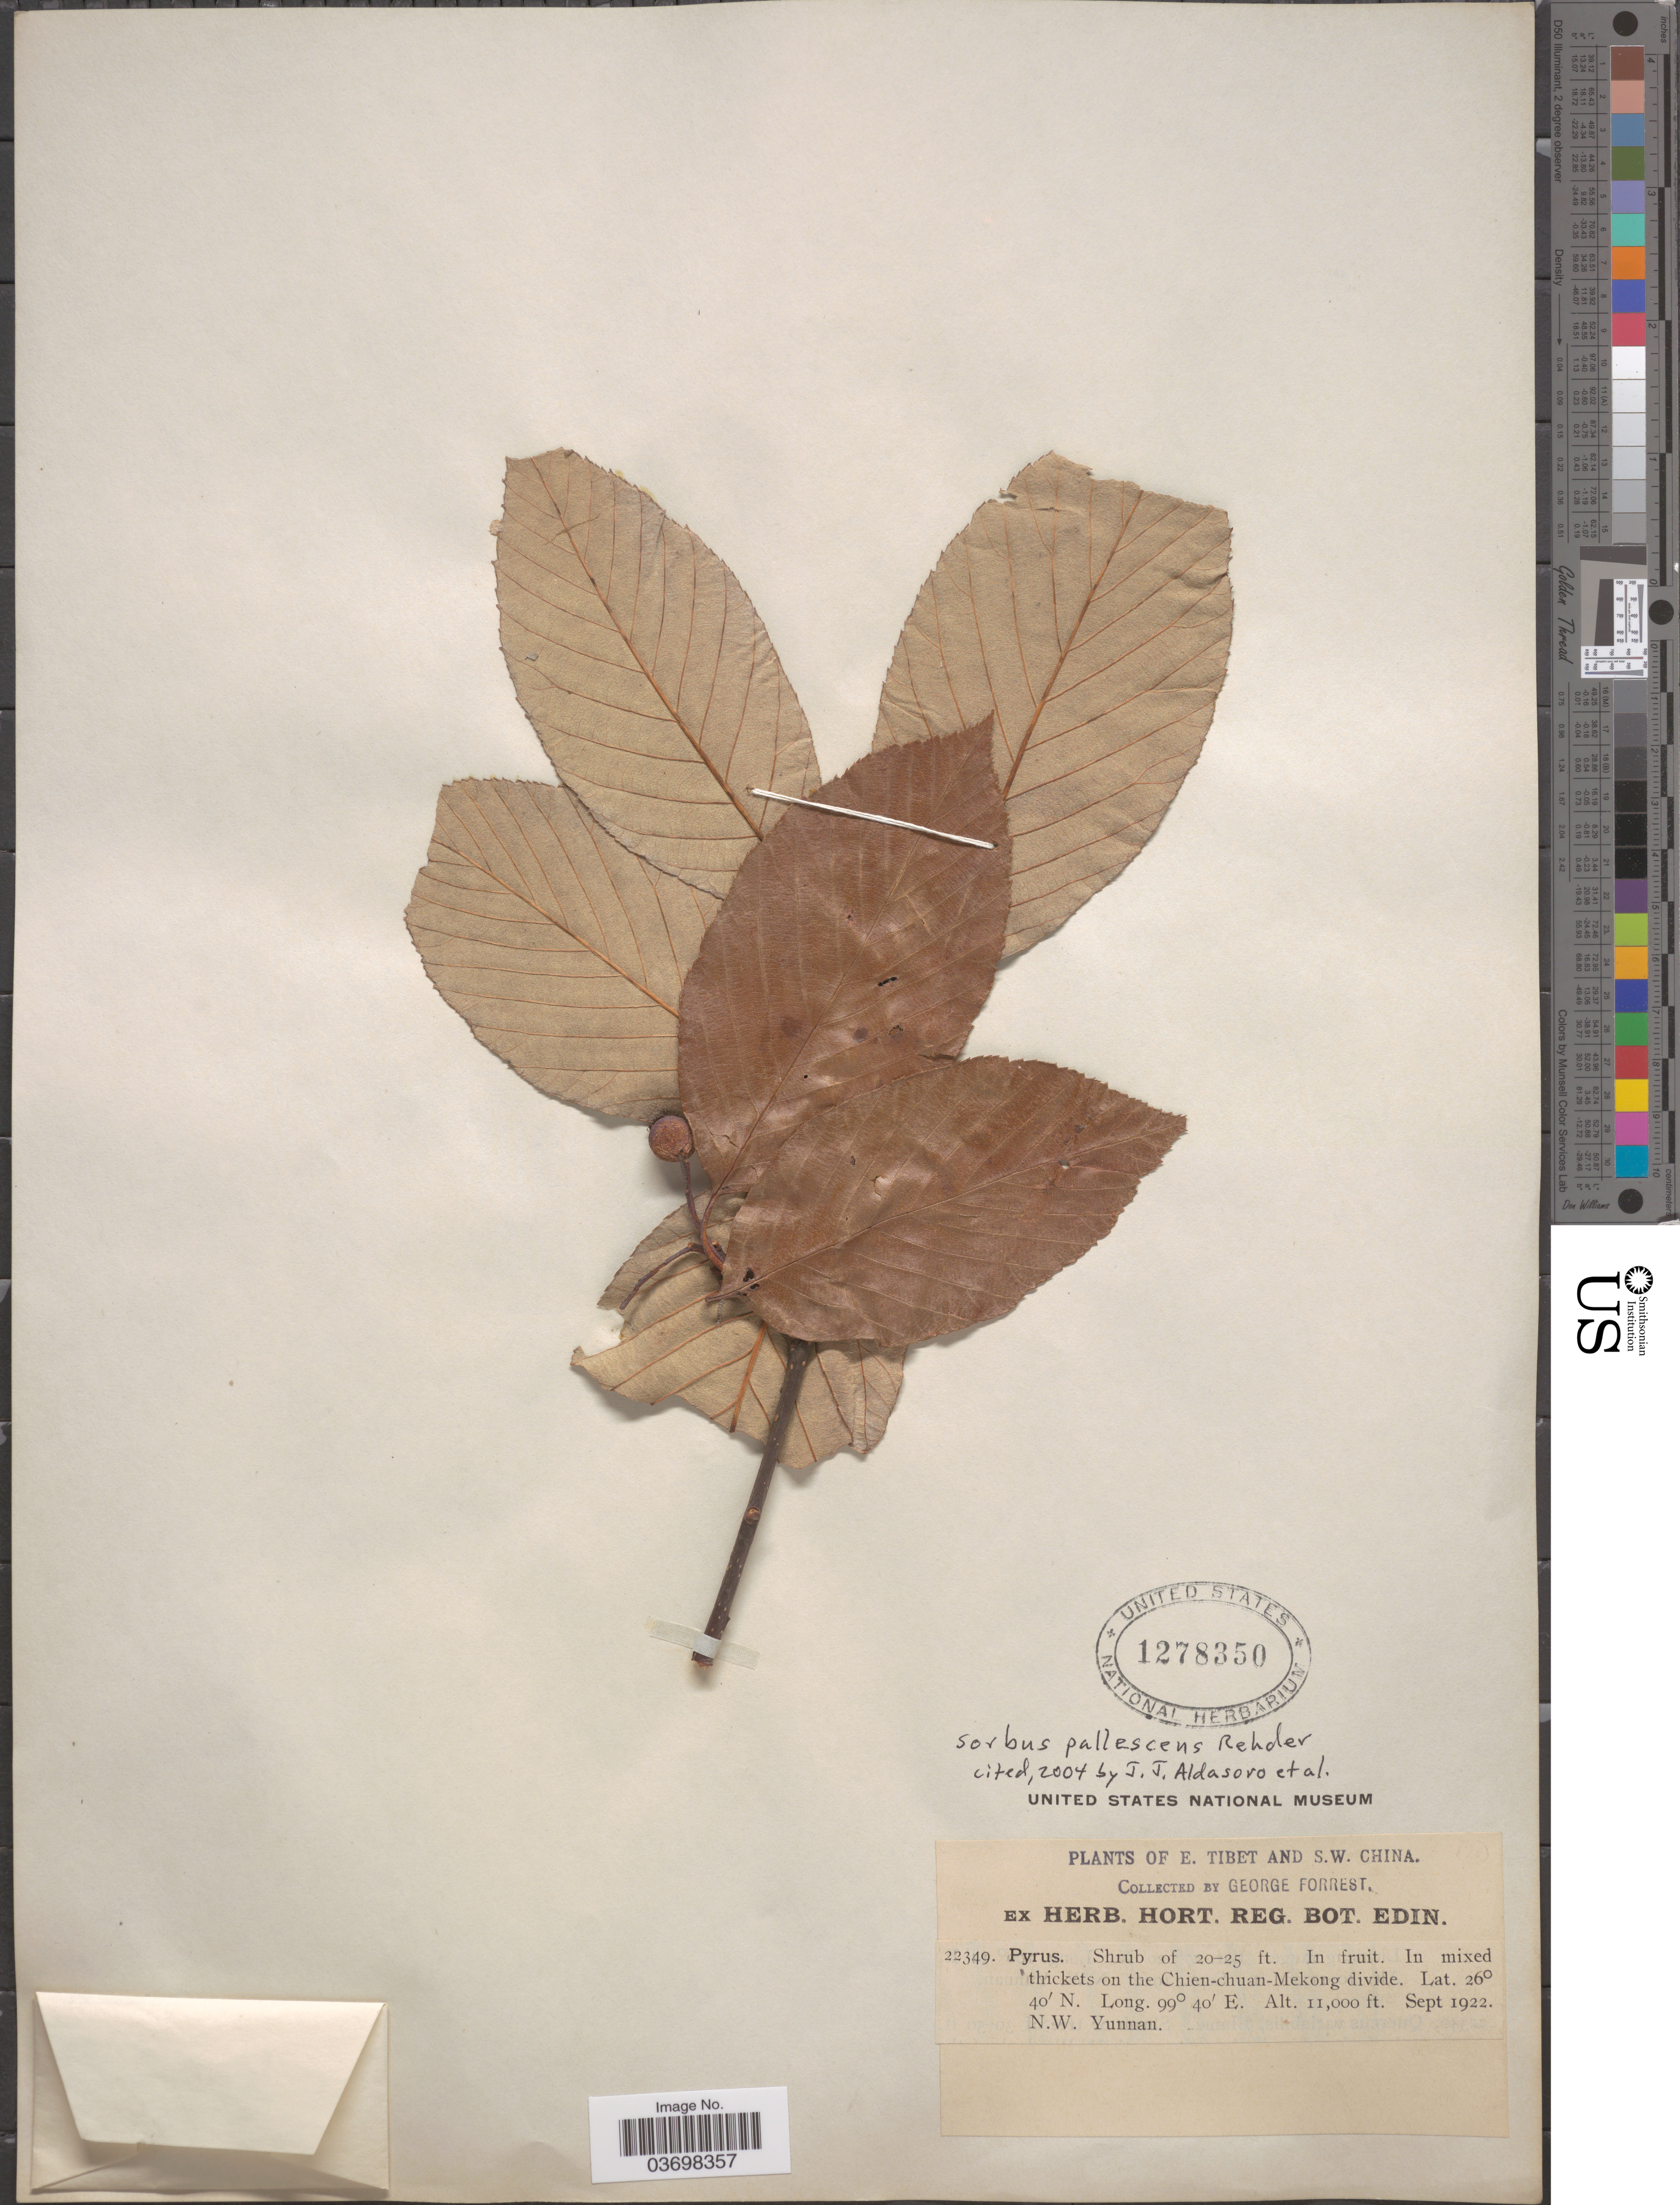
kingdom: Plantae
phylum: Tracheophyta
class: Magnoliopsida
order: Rosales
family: Rosaceae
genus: Sorbus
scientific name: Sorbus pallescens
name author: Rehder in Sarg.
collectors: G. Forrest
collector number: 22349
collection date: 1922-09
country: China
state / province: Yunnan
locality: S.W. China. In mixed thickets on the Chien-chuan-Mekong divide. N.W. Yunnan.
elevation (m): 3353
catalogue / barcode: US 1278350